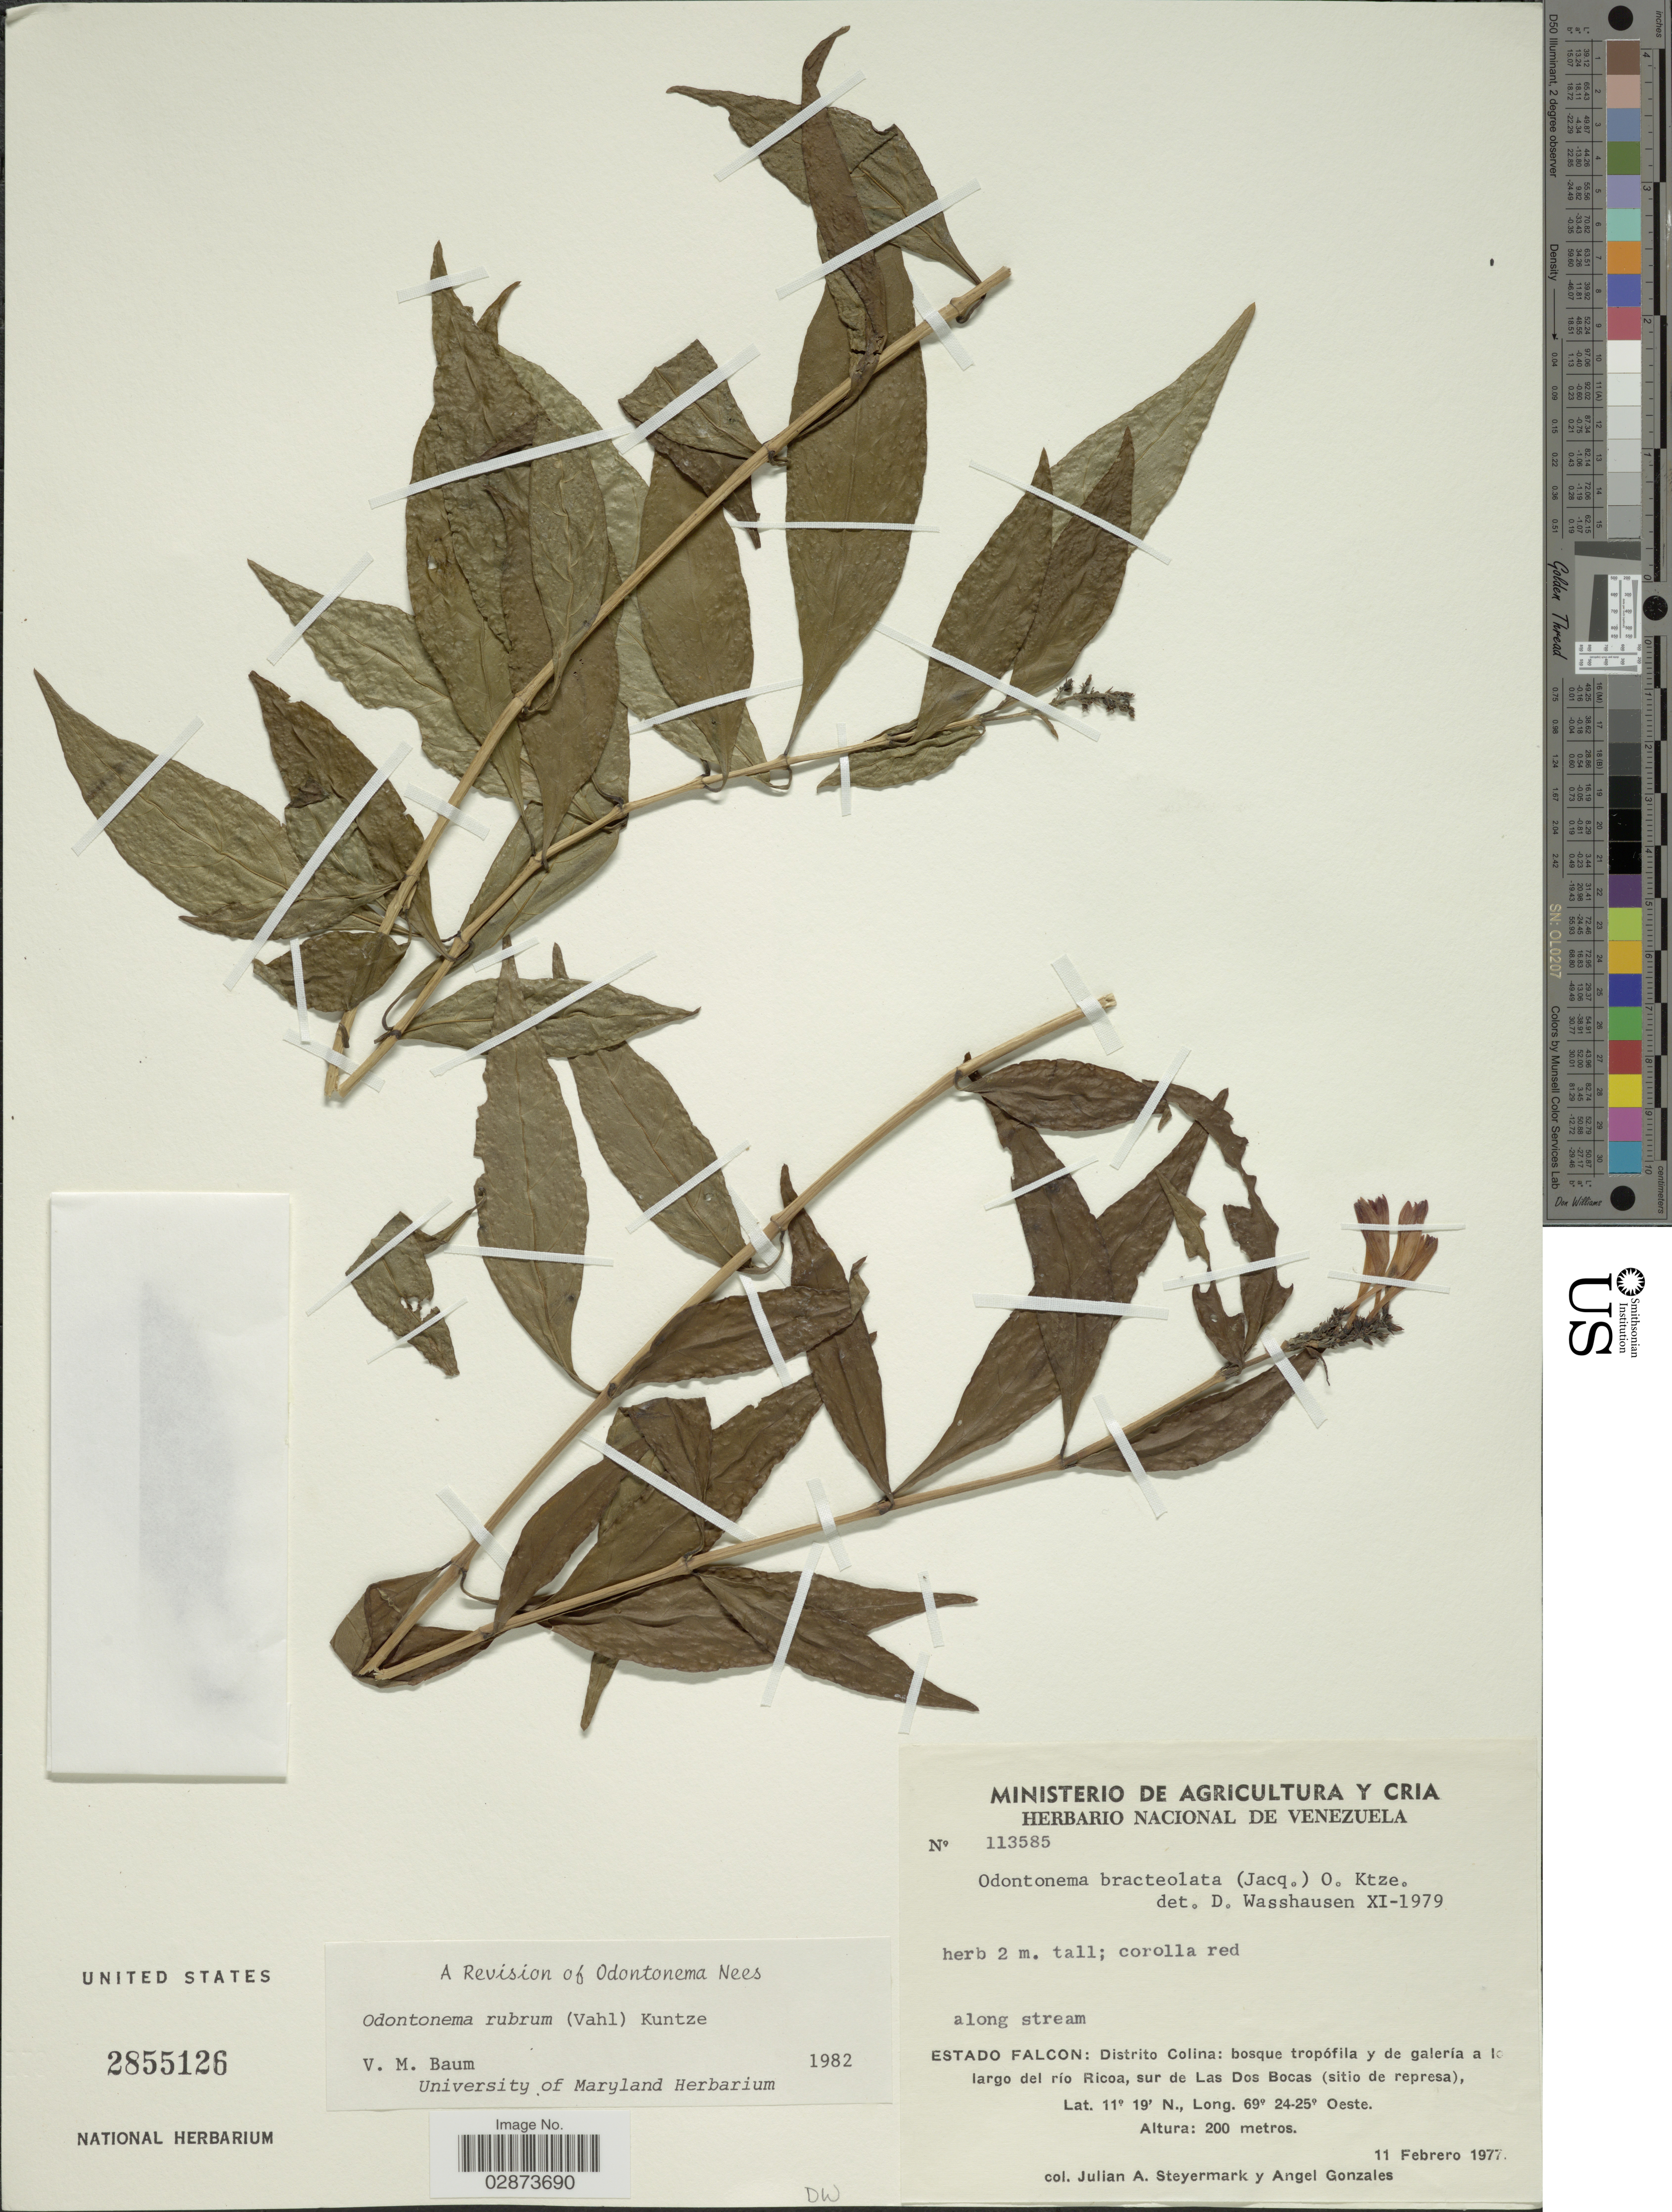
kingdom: Plantae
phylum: Tracheophyta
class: Magnoliopsida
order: Lamiales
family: Acanthaceae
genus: Odontonema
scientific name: Odontonema rubrum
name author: (Vahl) Kuntze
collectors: J. Steyermark & A. Gonzáles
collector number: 113585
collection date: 1977-02-11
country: Venezuela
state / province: Falcón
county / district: Colina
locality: Estado Falcon: Distrito Colina: bosque tropófila y de galería a lo largo del río Ricoa, sur de Las Dos Bocas (sitío de represa).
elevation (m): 200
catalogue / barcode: US 2855126